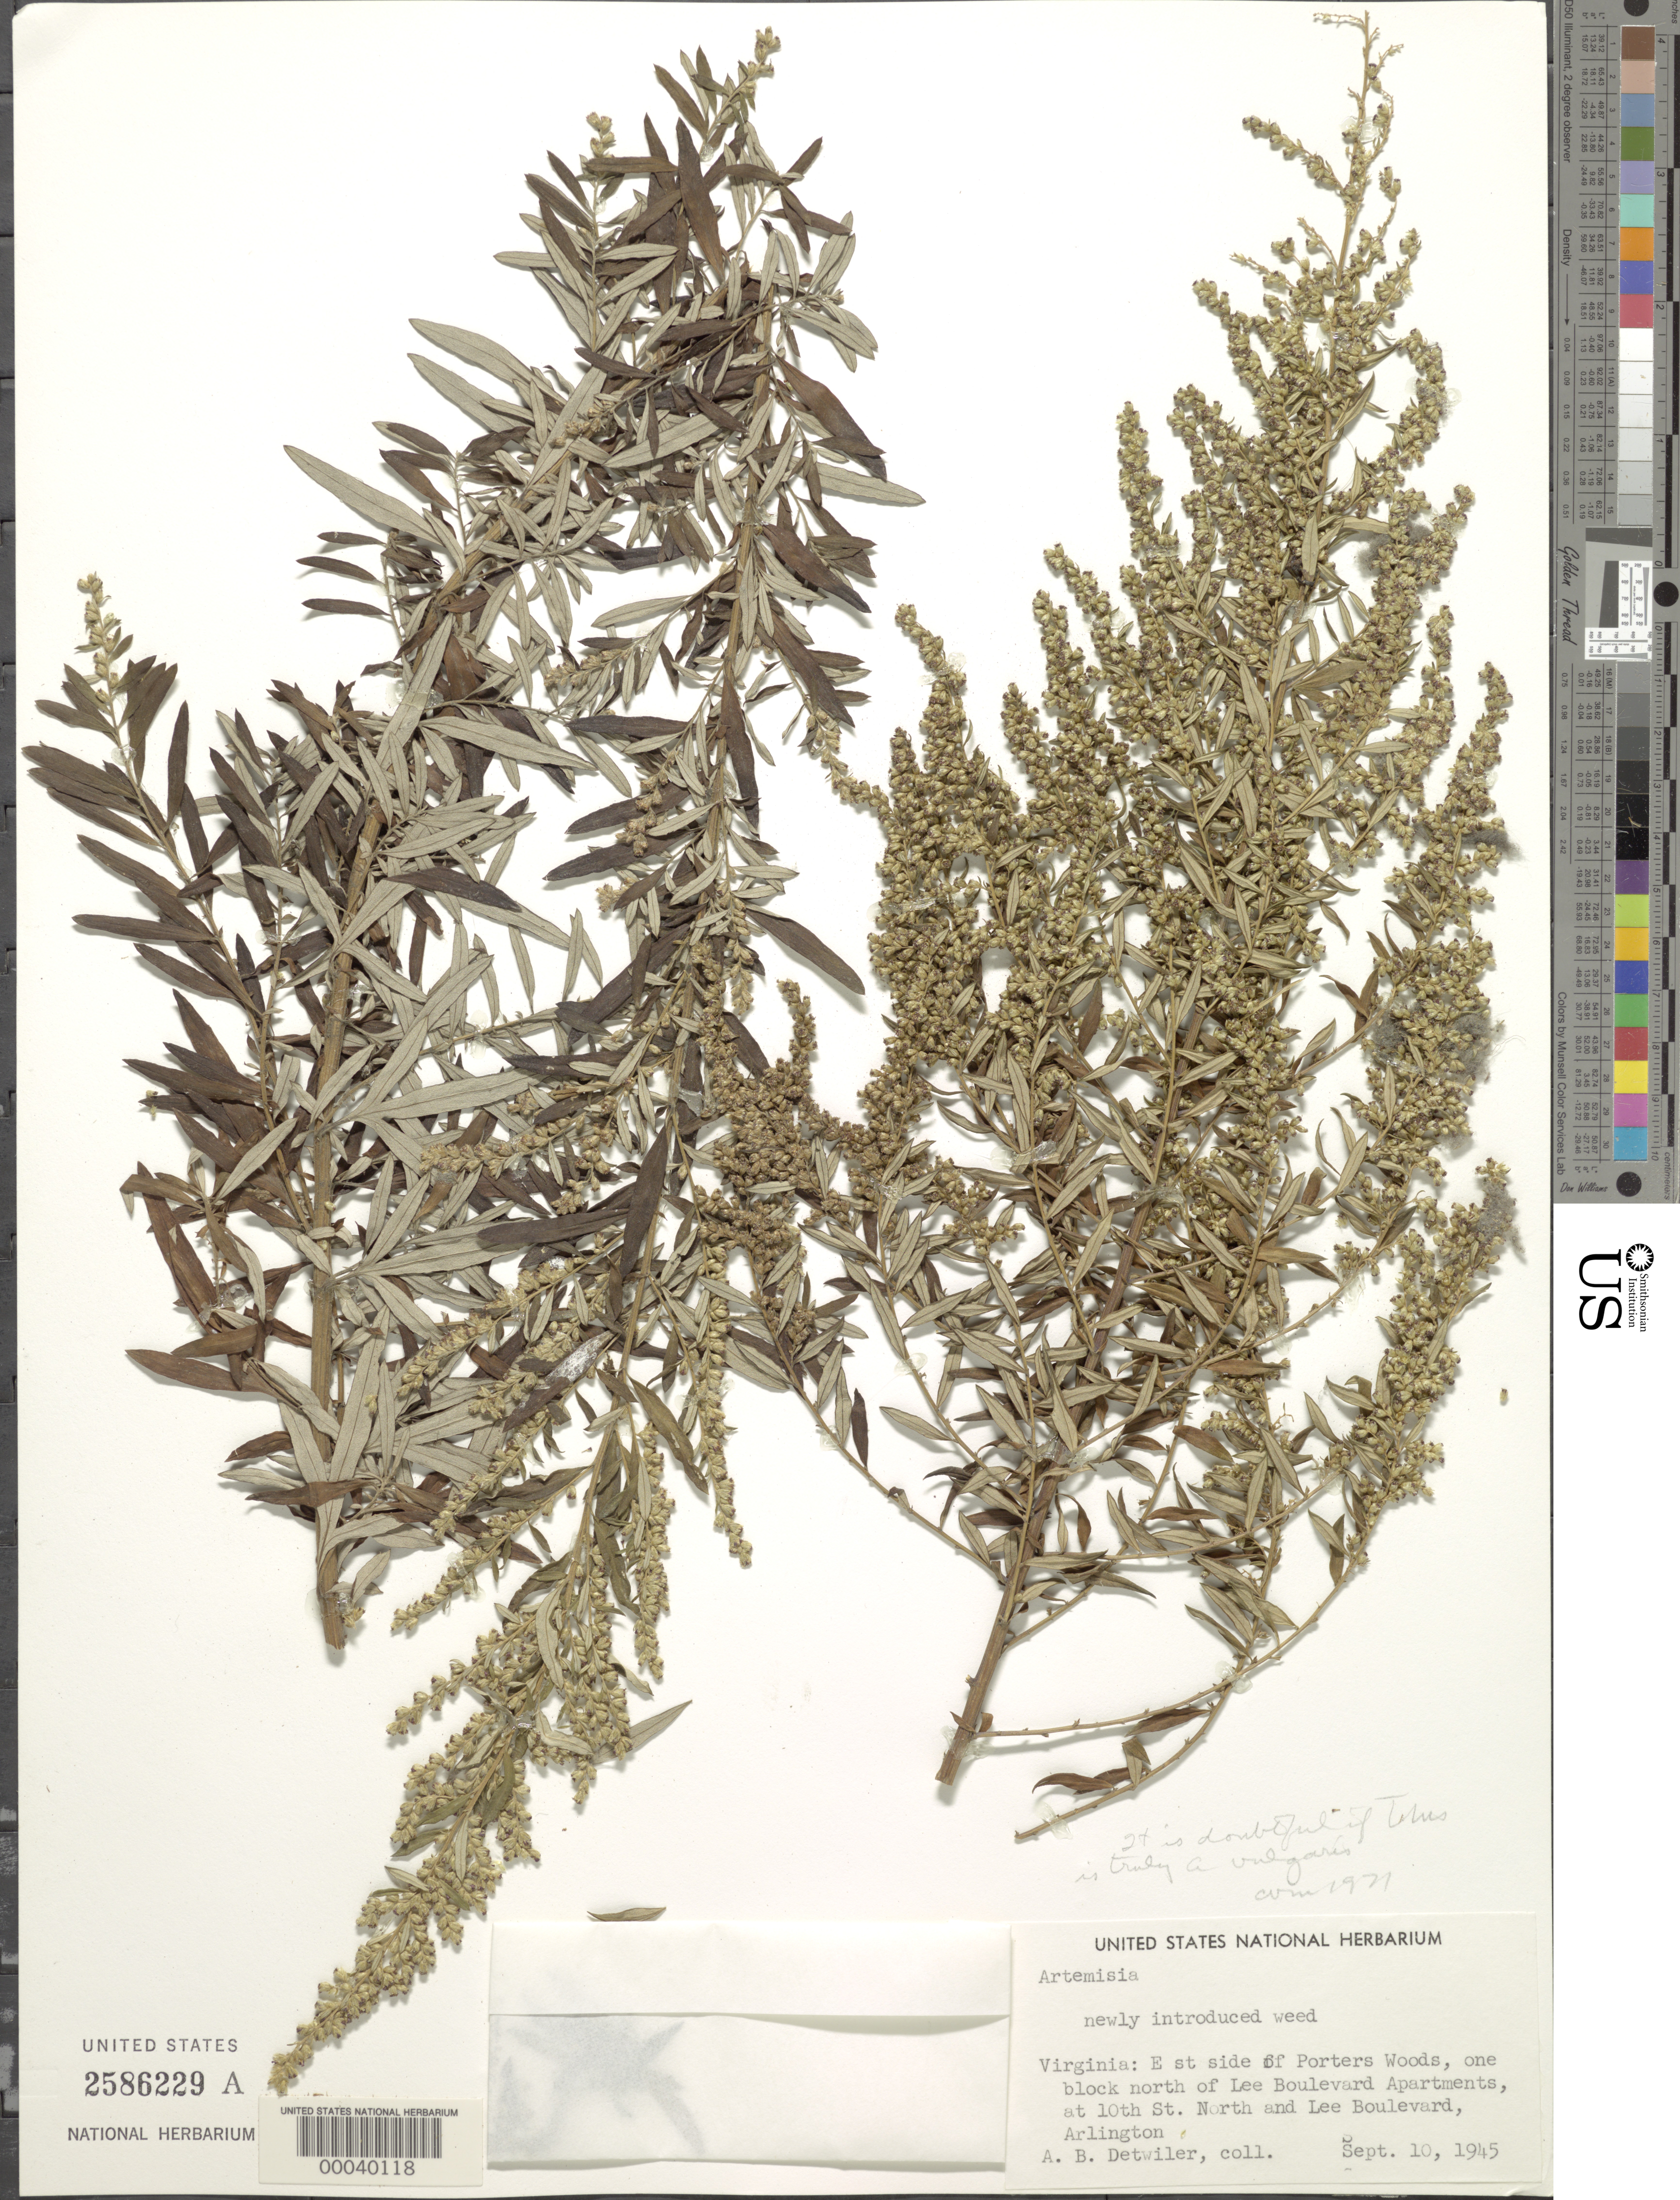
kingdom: Plantae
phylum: Tracheophyta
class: Magnoliopsida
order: Asterales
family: Asteraceae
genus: Artemisia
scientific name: Artemisia vulgaris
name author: L.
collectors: A. Detwiler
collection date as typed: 10 Sep 1945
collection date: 1945-09-10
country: United States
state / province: Virginia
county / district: Arlington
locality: Porters Woods Arlington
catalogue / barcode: US 2586229